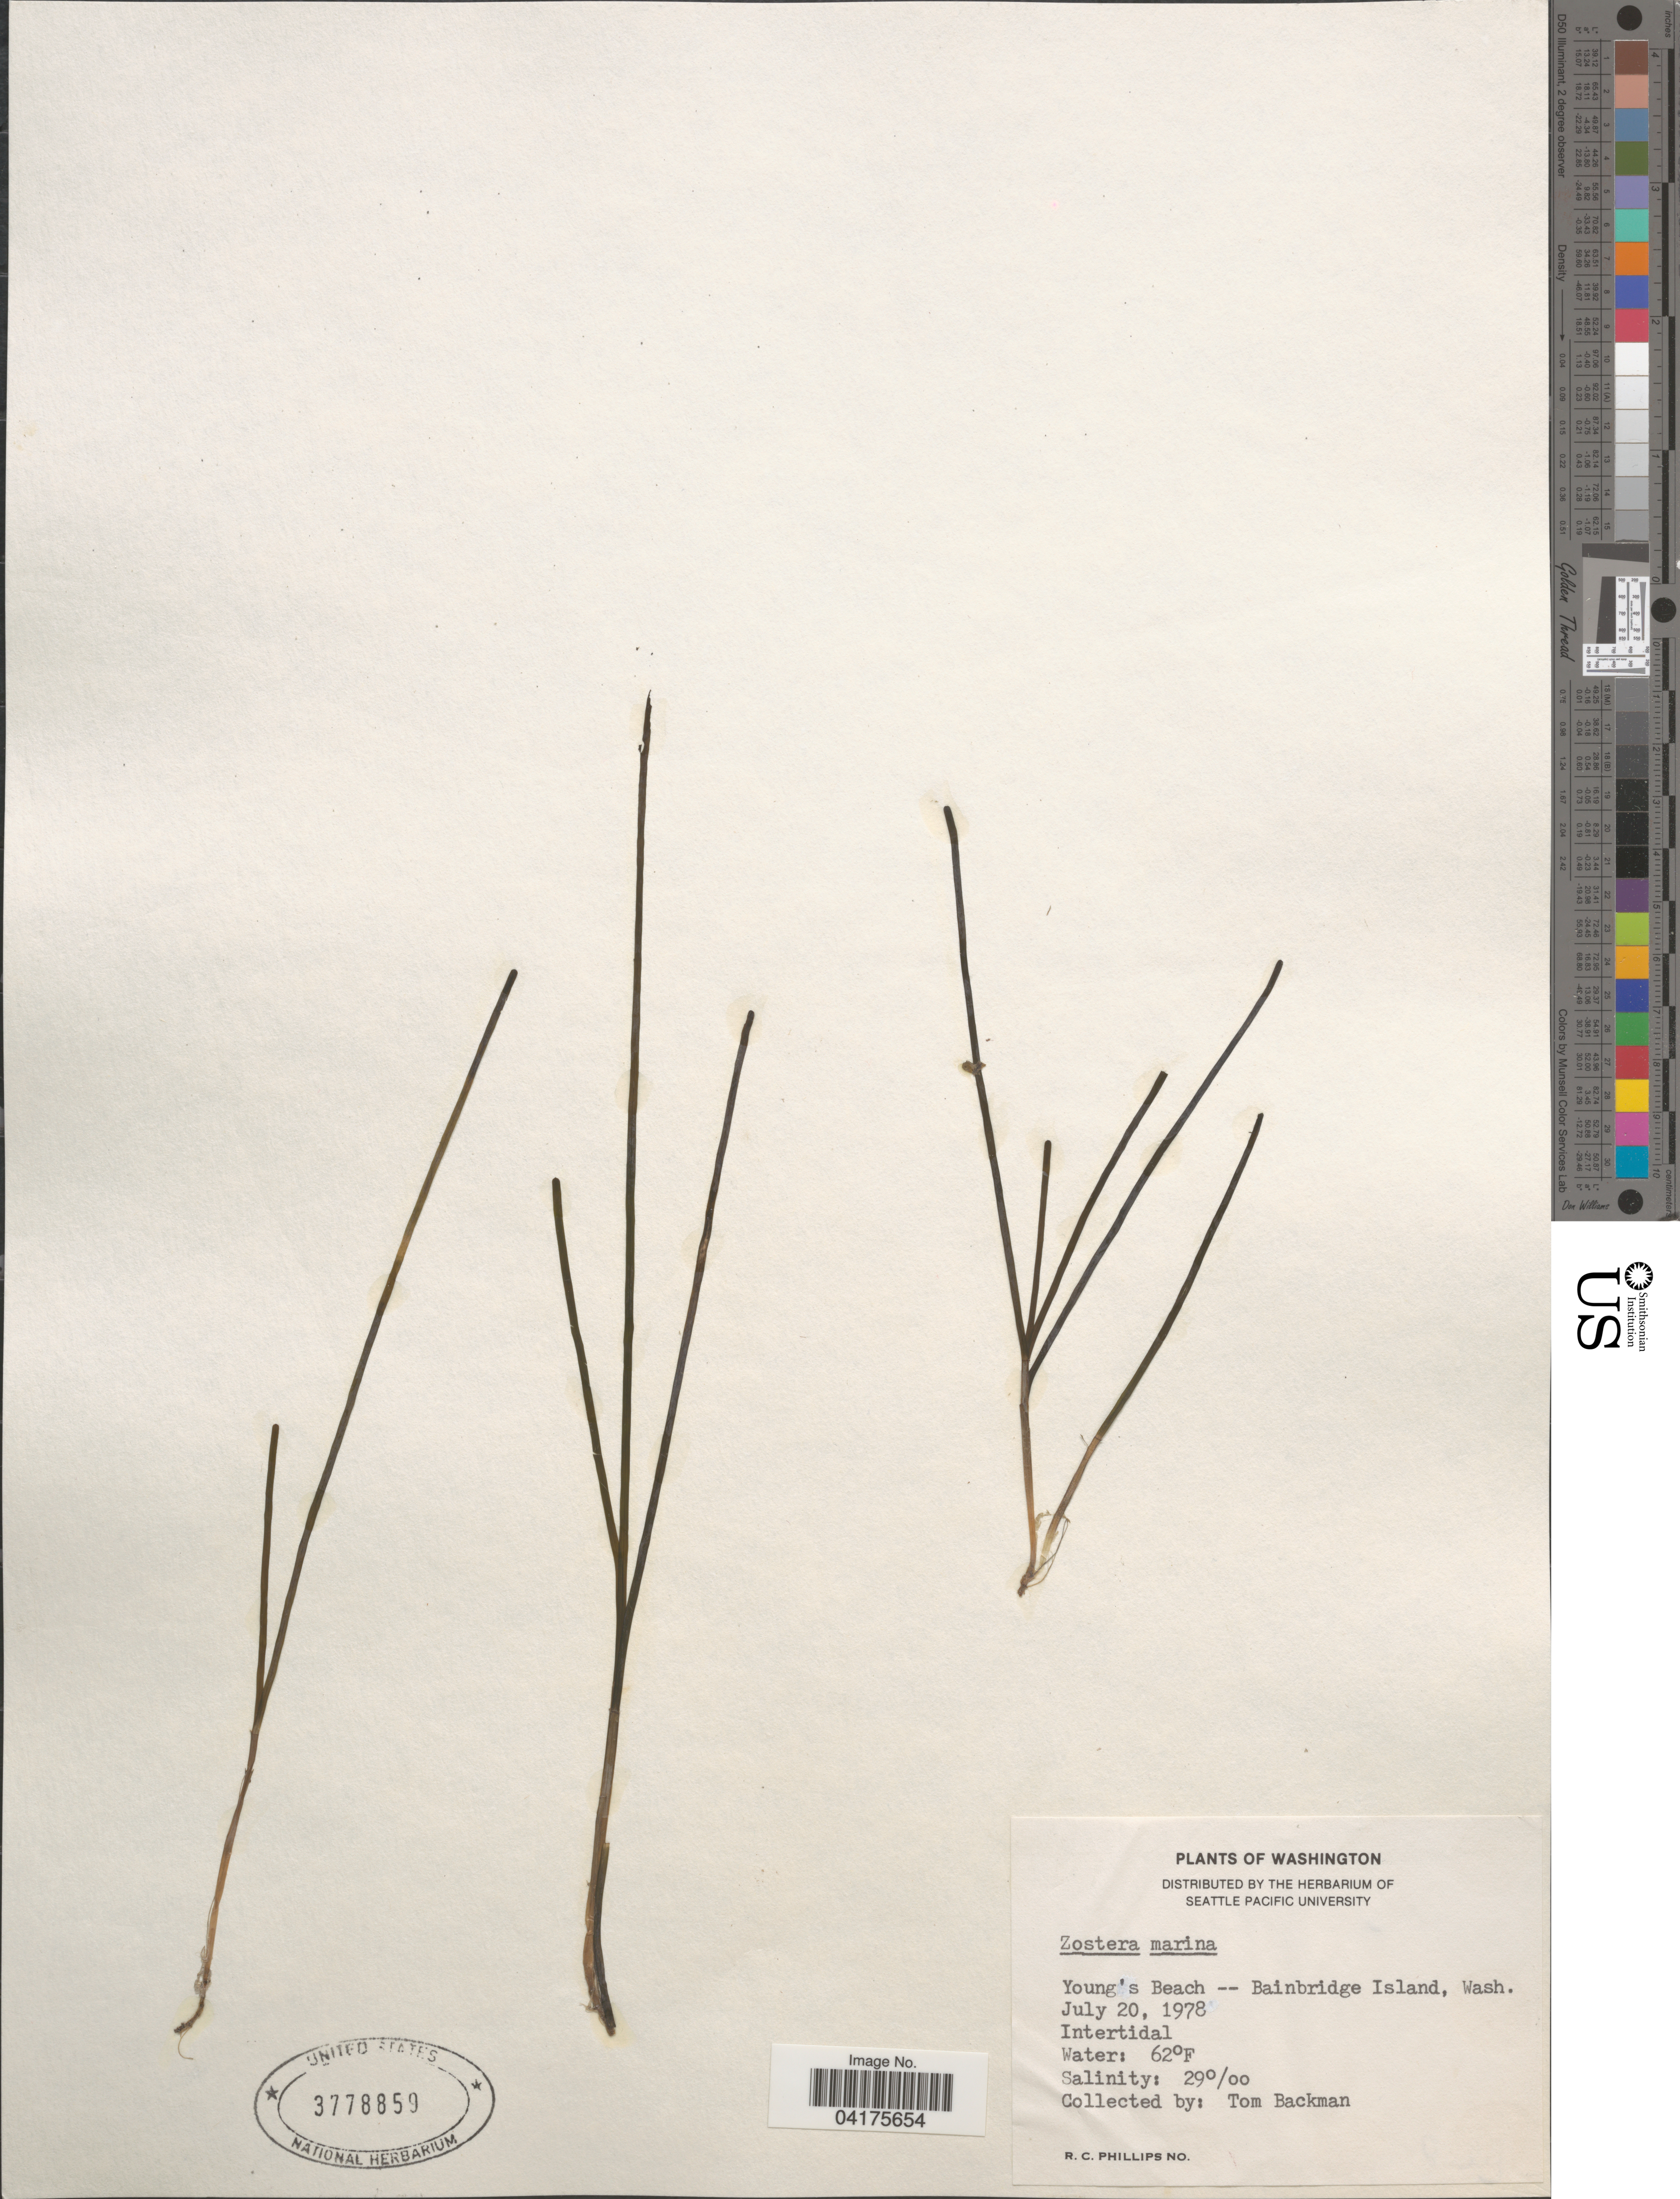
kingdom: Plantae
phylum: Tracheophyta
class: Liliopsida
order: Alismatales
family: Zosteraceae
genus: Zostera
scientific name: Zostera marina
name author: L.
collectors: T. Backman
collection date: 1978-07-20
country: United States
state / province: Washington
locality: Young's Beach -- Bainbridge Island.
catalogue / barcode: US 3778859